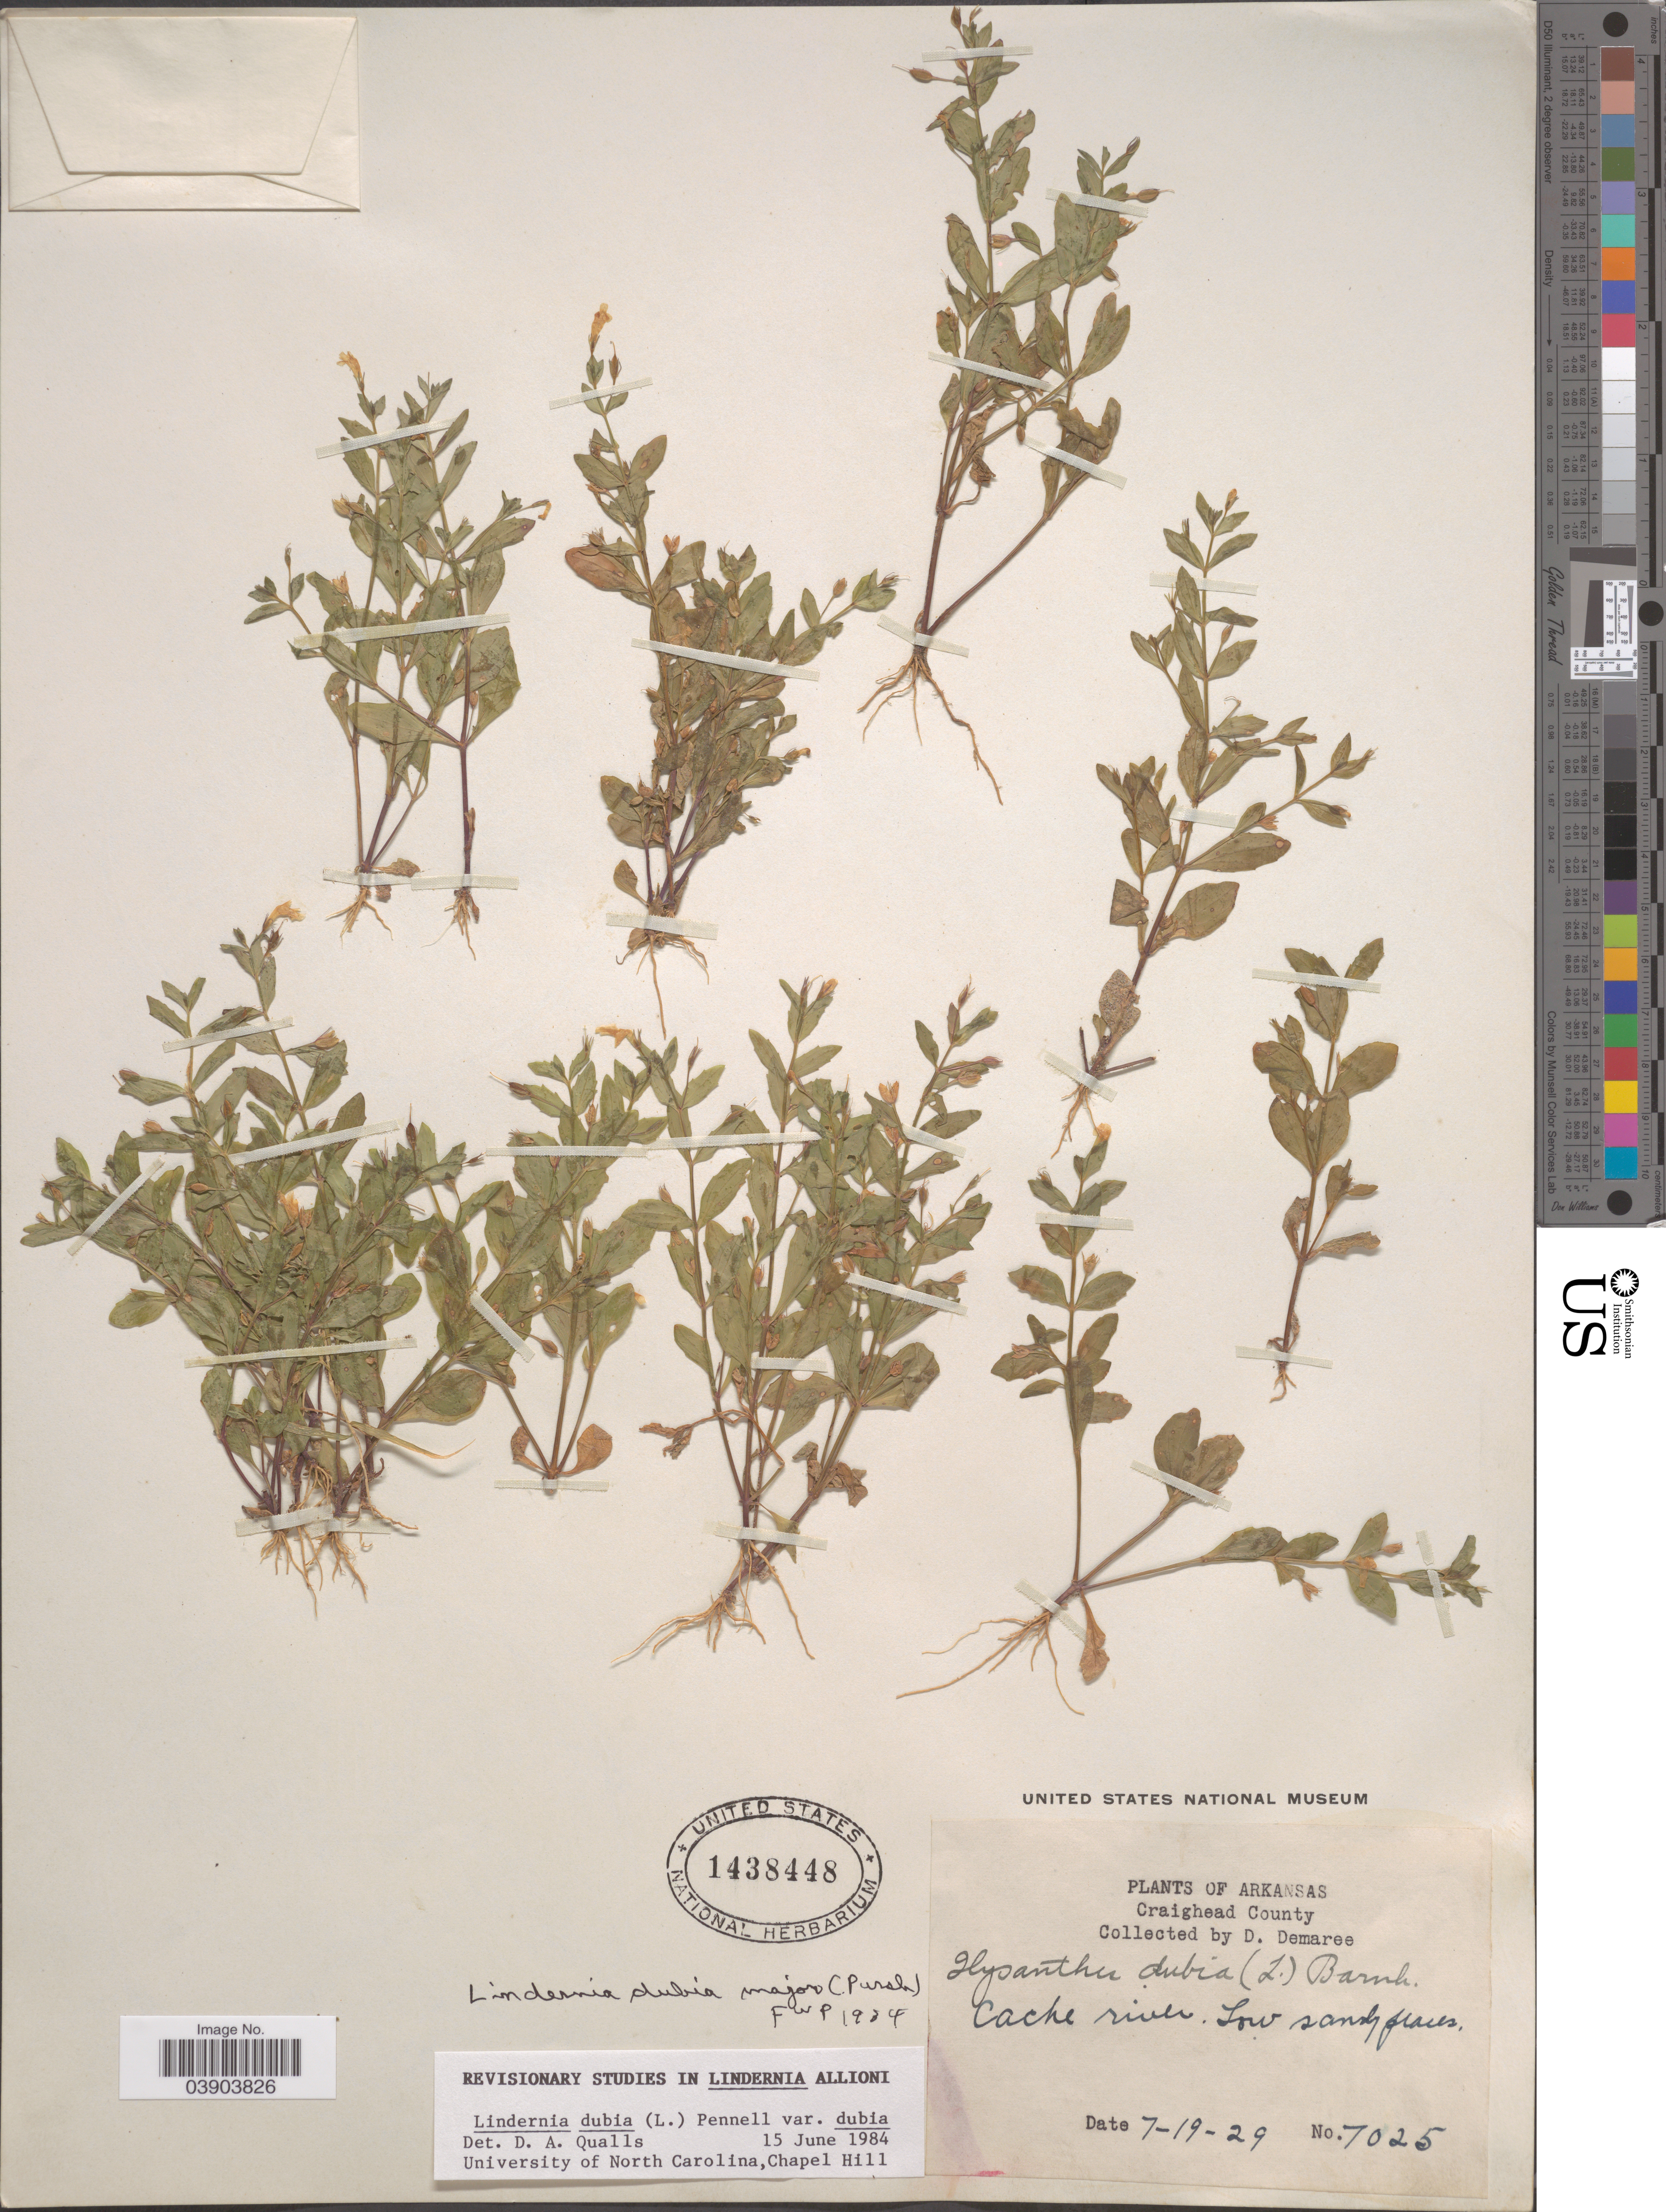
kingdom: Plantae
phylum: Tracheophyta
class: Magnoliopsida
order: Lamiales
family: Linderniaceae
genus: Lindernia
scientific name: Lindernia dubia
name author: (L.) Pennell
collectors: D. Demaree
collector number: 7025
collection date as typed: Transcribed d/m/y: 19/7/29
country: United States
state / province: Arkansas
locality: Craighead County. Cache river.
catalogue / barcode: US 1438448